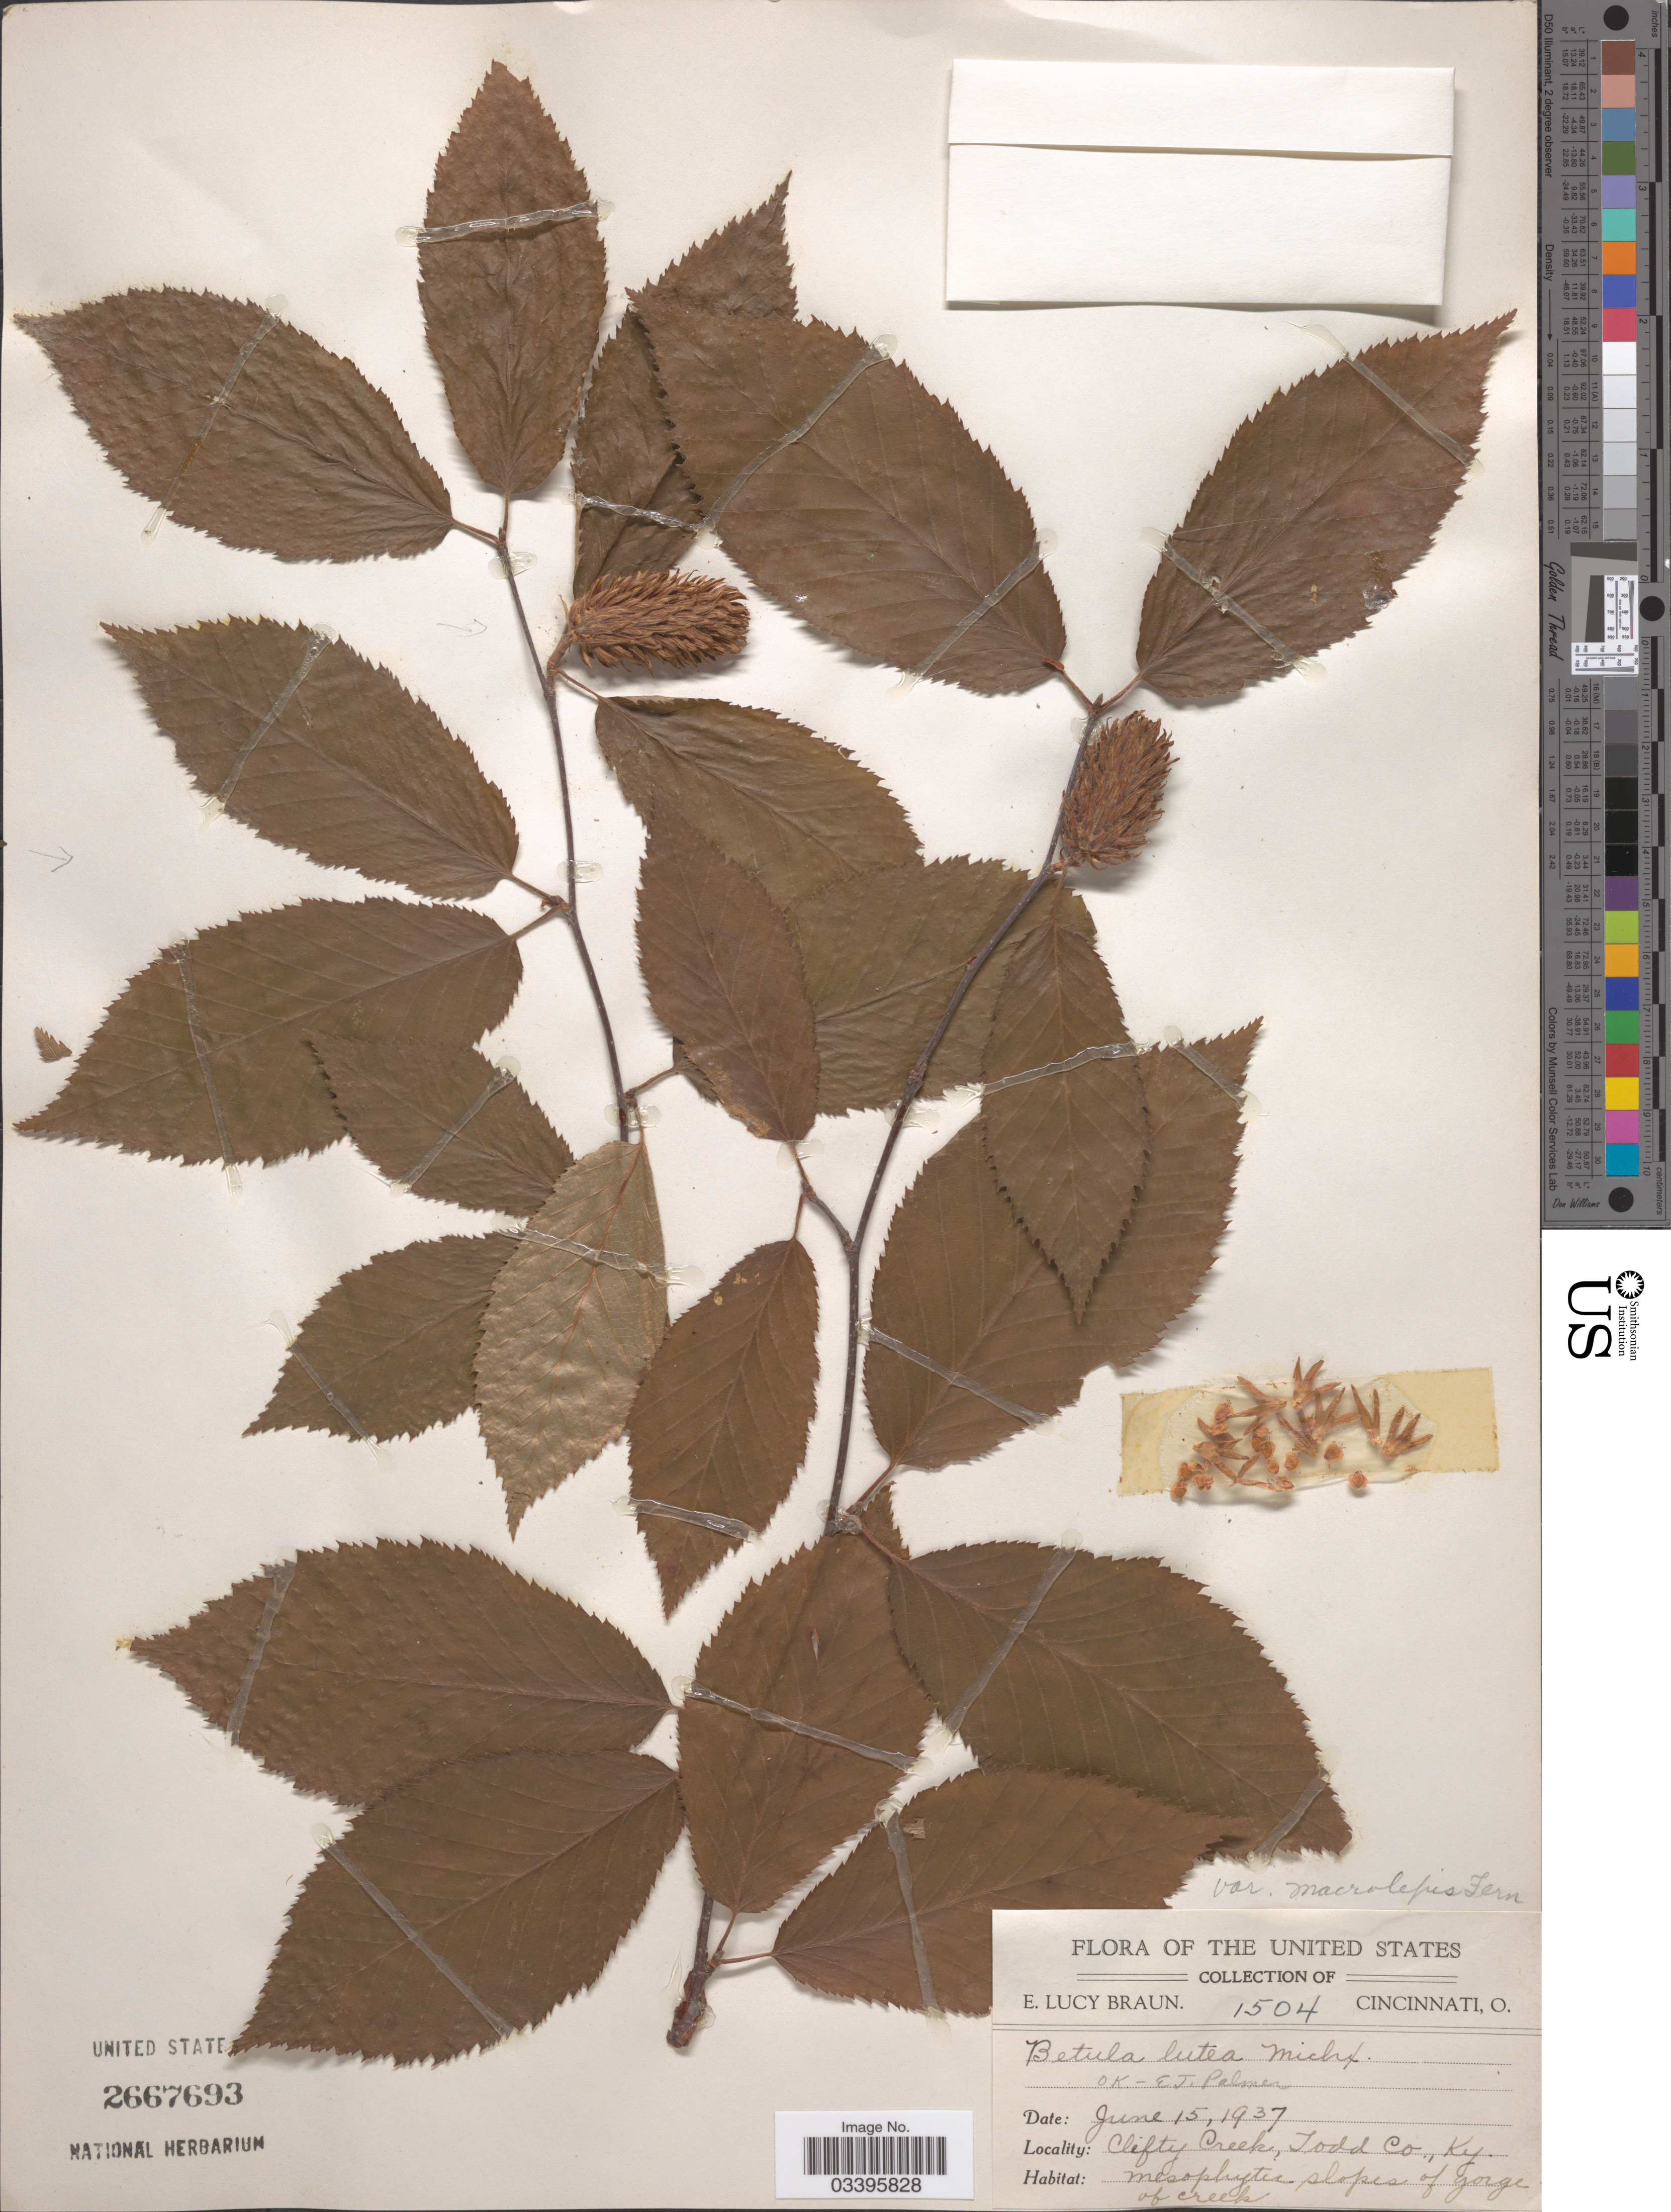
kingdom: Plantae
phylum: Tracheophyta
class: Magnoliopsida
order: Fagales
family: Betulaceae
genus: Betula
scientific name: Betula lutea subsp. macrolepis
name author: Fernald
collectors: E. L. Braun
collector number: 1504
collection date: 1937-06-15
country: United States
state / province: Kentucky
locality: Clifty Creek, Todd Co., slopes of gorge of creek.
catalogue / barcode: US 2667693